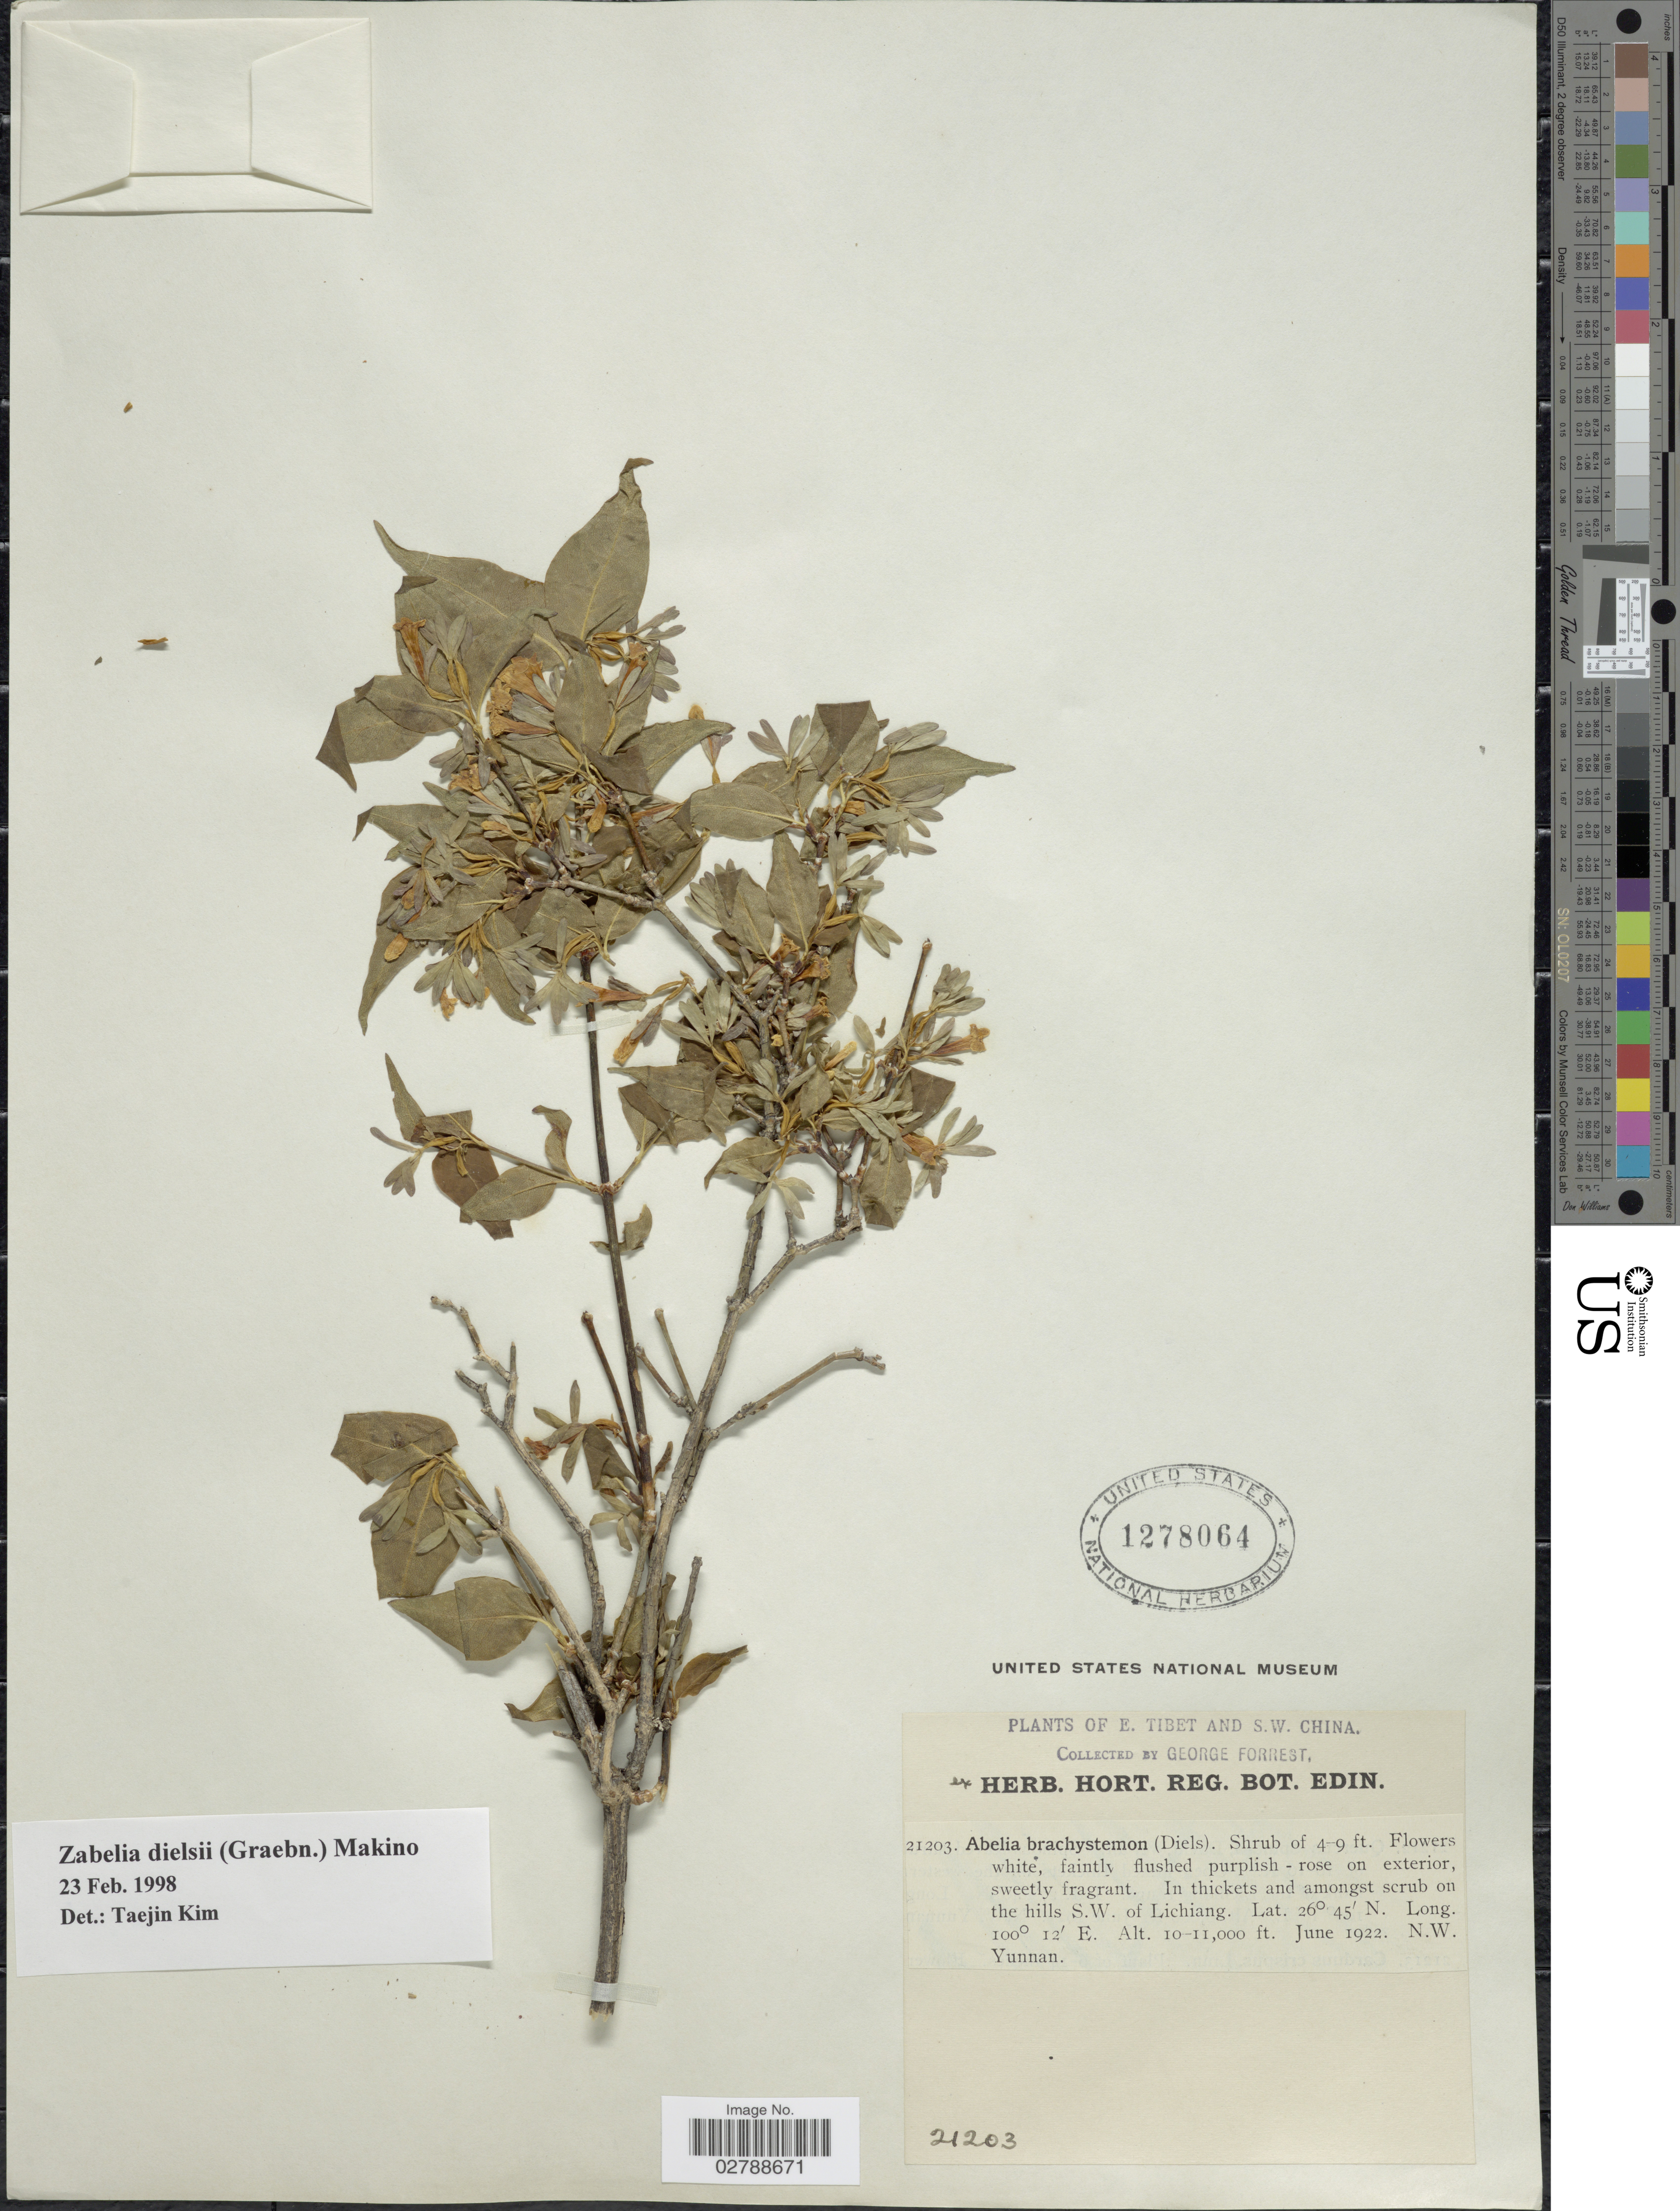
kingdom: Plantae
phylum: Tracheophyta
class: Magnoliopsida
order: Dipsacales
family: Caprifoliaceae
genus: Zabelia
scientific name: Zabelia dielsii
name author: (Graebn.) Makino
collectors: G. Forrest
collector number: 21203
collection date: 1922-06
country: China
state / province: Yunnan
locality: E. Tibet and S.W. China. In thickets and amongst scrub on the hills S.W. of Lichiang. N.W. Yunnan.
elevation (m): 3048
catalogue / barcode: US 1278064